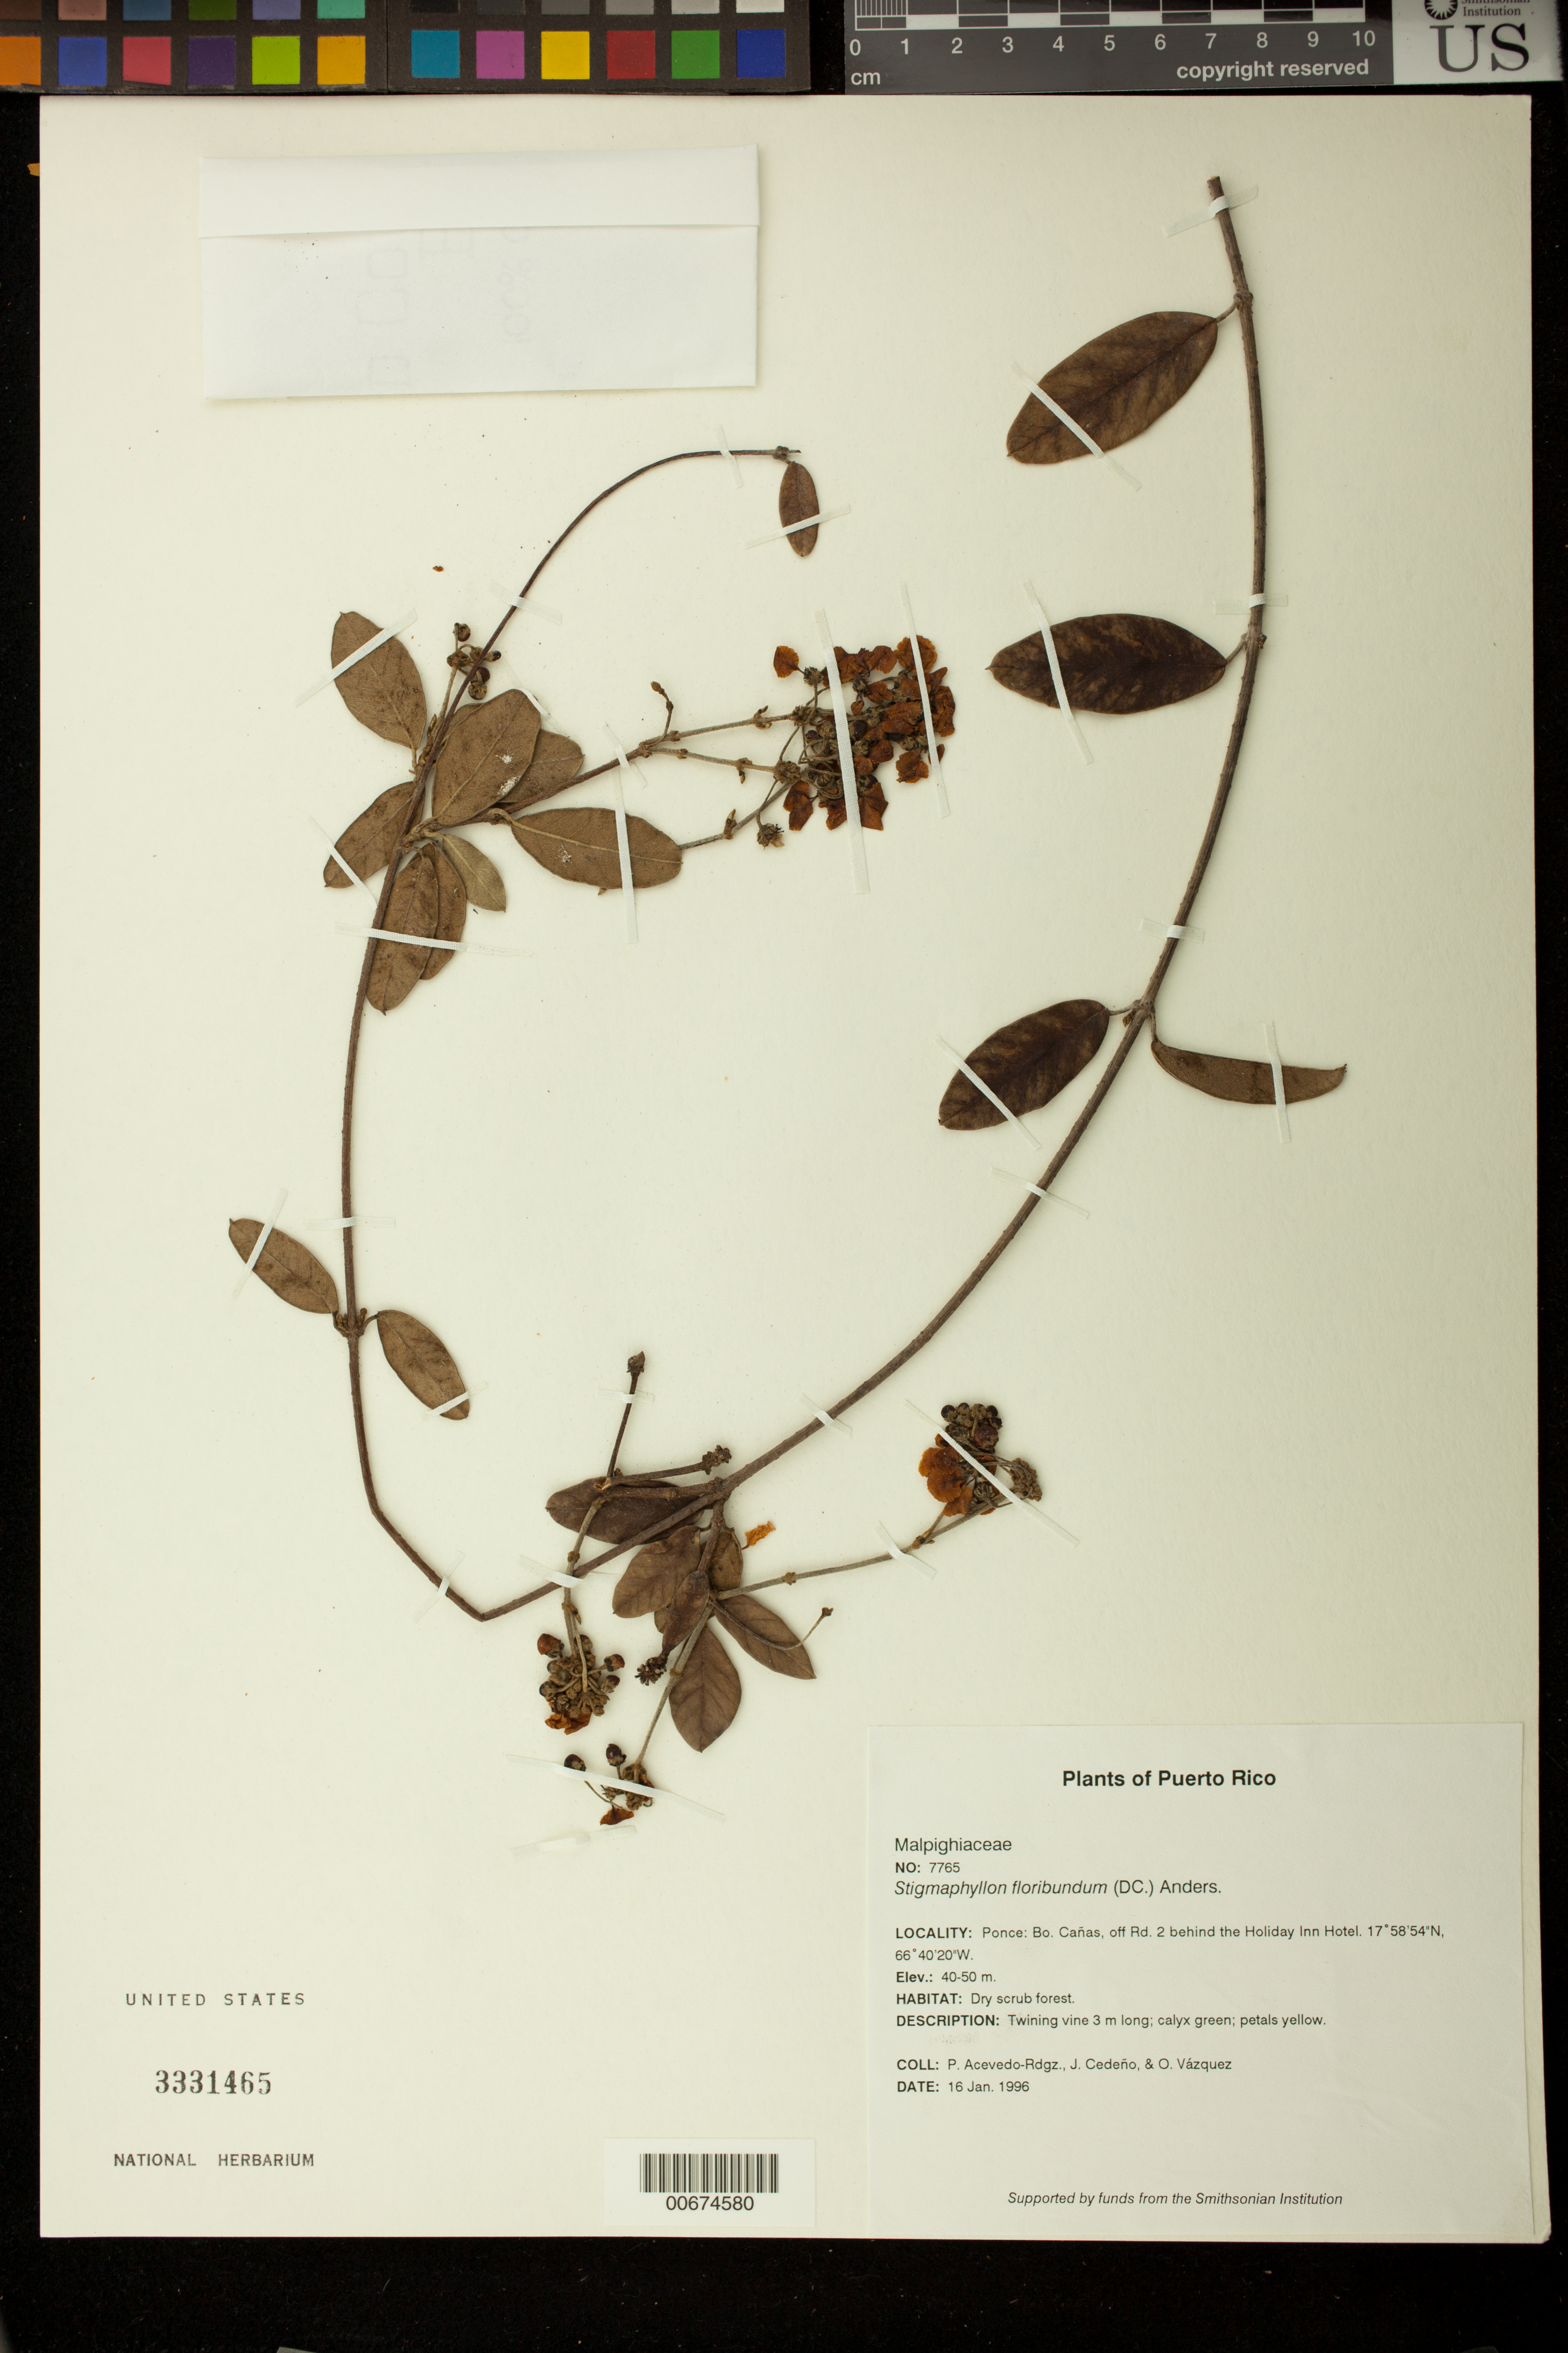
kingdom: Plantae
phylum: Tracheophyta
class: Magnoliopsida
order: Malpighiales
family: Malpighiaceae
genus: Stigmaphyllon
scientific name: Stigmaphyllon floribundum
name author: (DC.) C.E. Anderson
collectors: P. Acevedo-Rodr. & J. A. Cedeño M.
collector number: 7765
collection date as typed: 16 Jan 1996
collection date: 1996-01-16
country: Puerto Rico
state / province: Ponce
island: Puerto Rico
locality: Ponce: Bo. Cañas, off Rd. 2 behind the Holiday Inn Hotel.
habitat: Dry scrub forest.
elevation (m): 40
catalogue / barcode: US 3331465